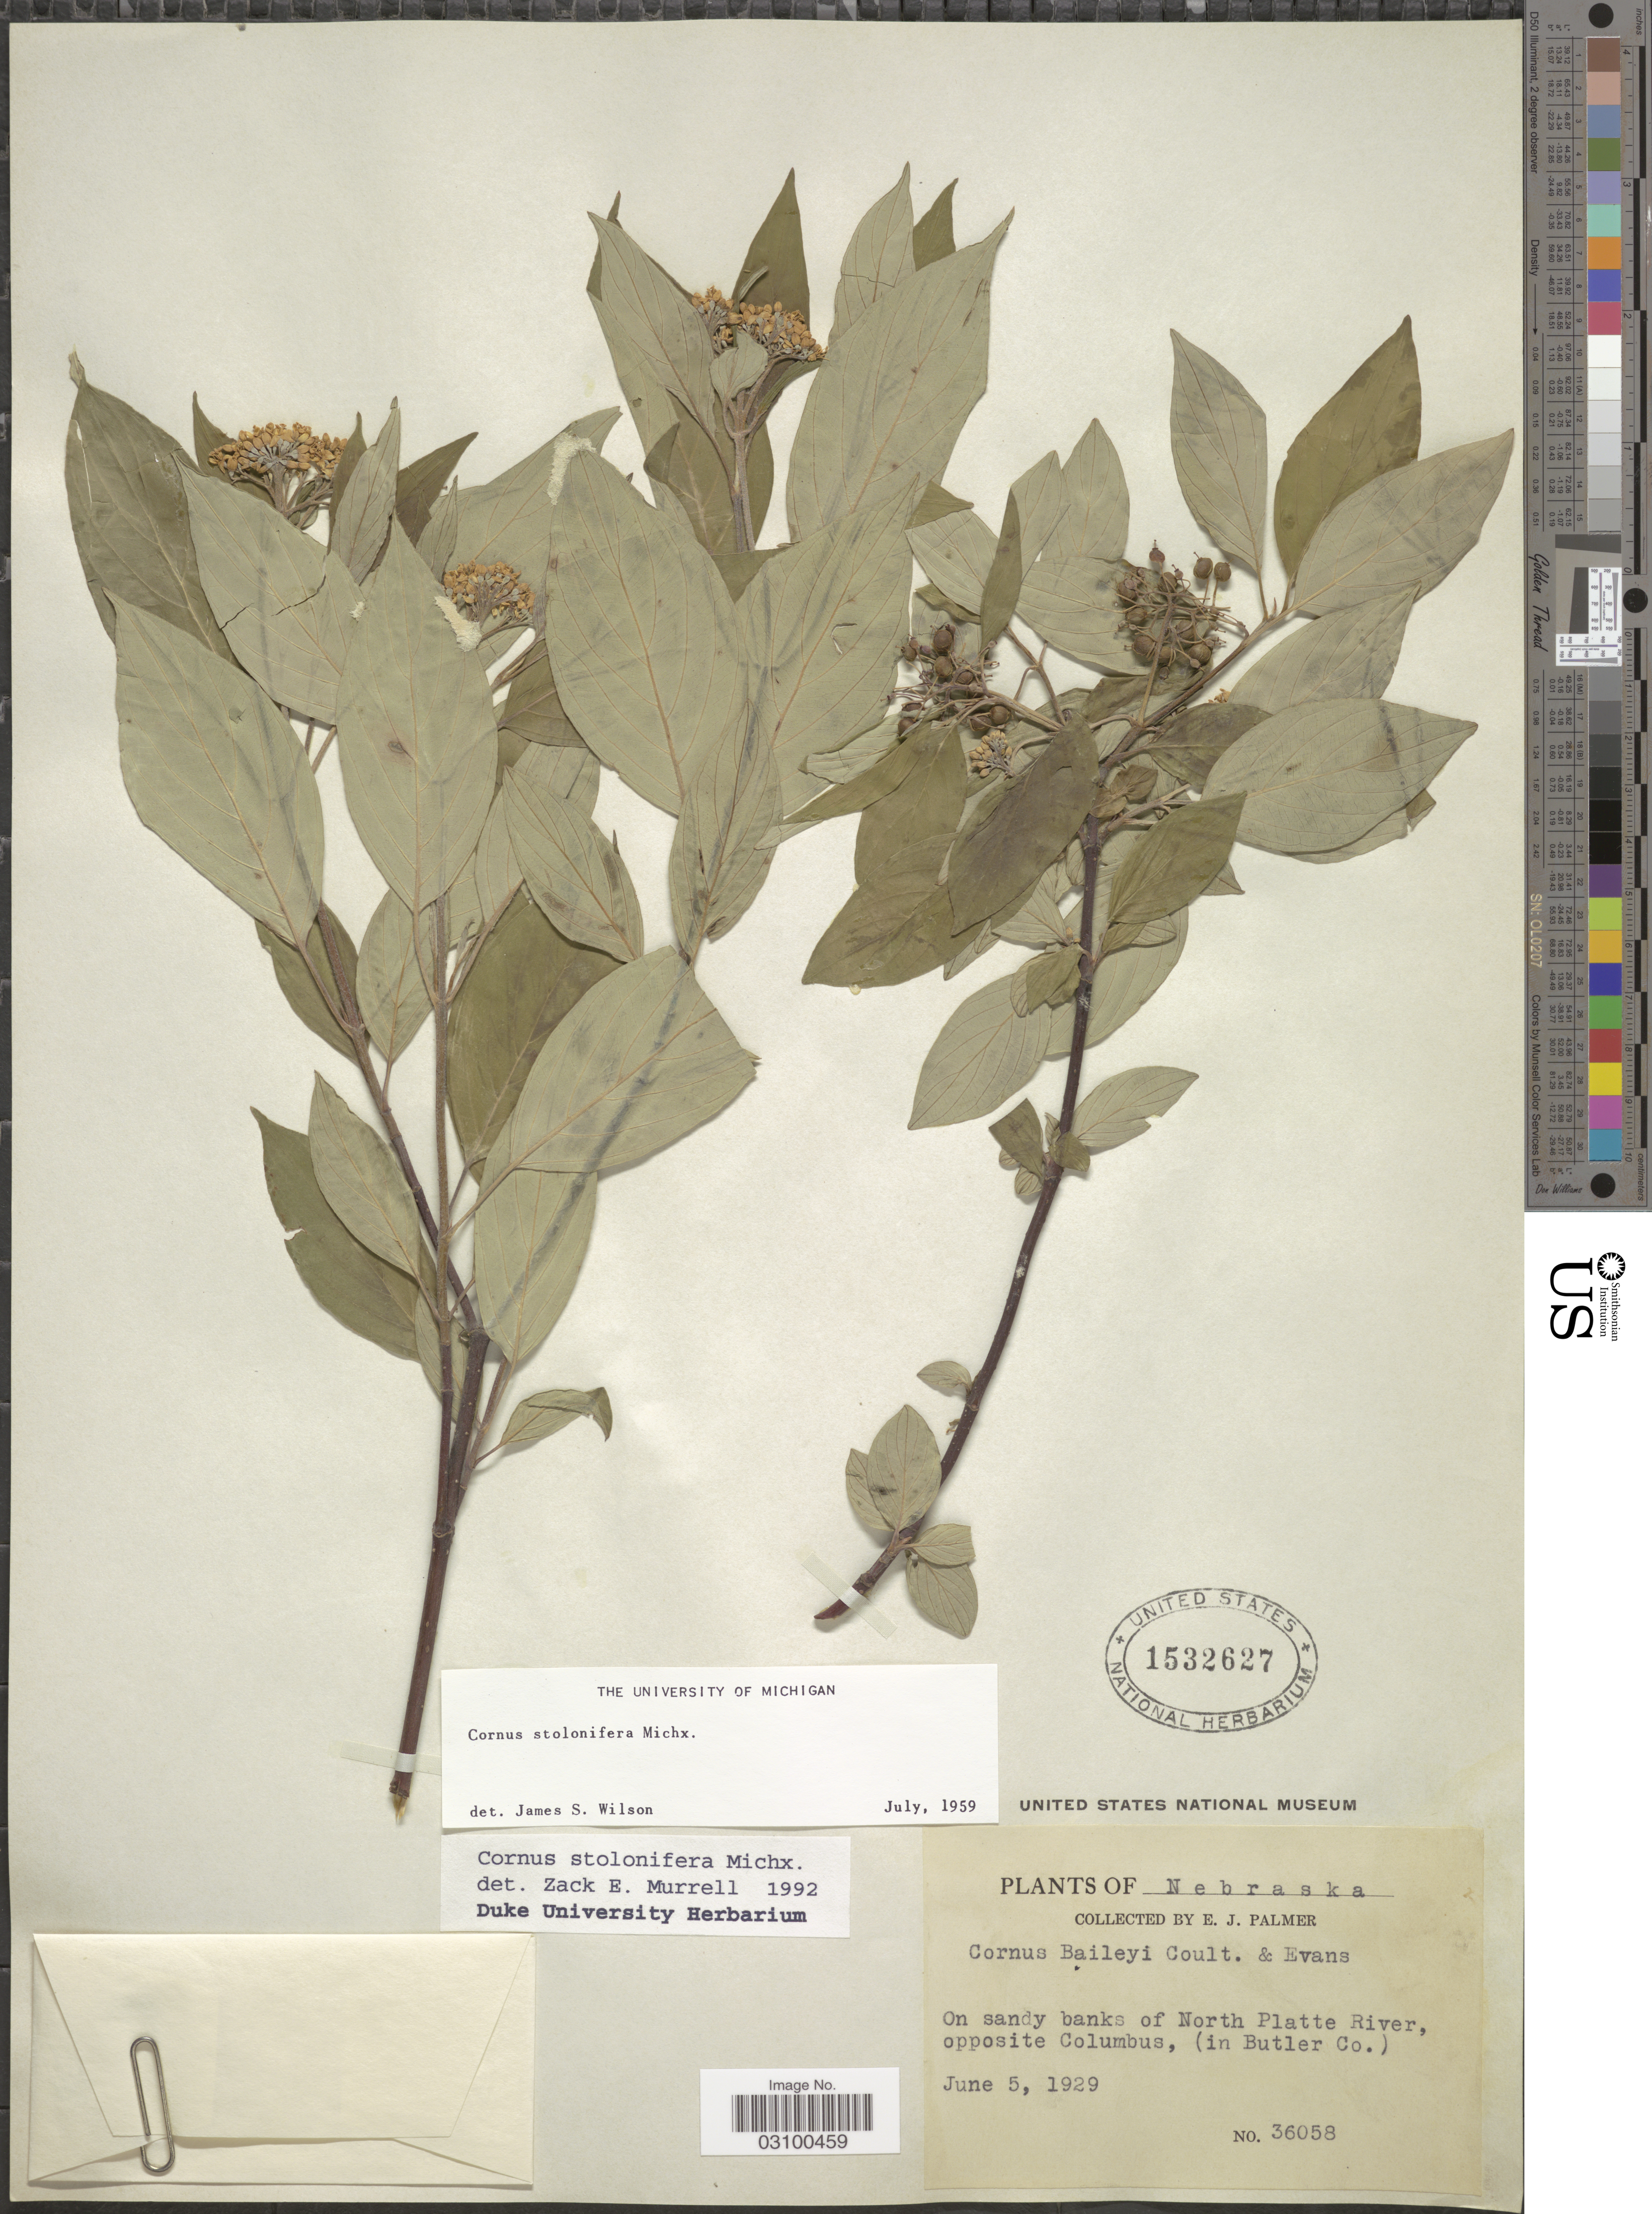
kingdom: Plantae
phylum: Tracheophyta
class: Magnoliopsida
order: Cornales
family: Cornaceae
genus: Cornus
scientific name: Cornus sericea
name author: L.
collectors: E. J. Palmer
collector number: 36058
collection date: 1929-06-05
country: United States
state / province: Nebraska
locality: On sandy banks of North Platte River, opposite Columbus, (in Butler Co.).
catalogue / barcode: US 1532627